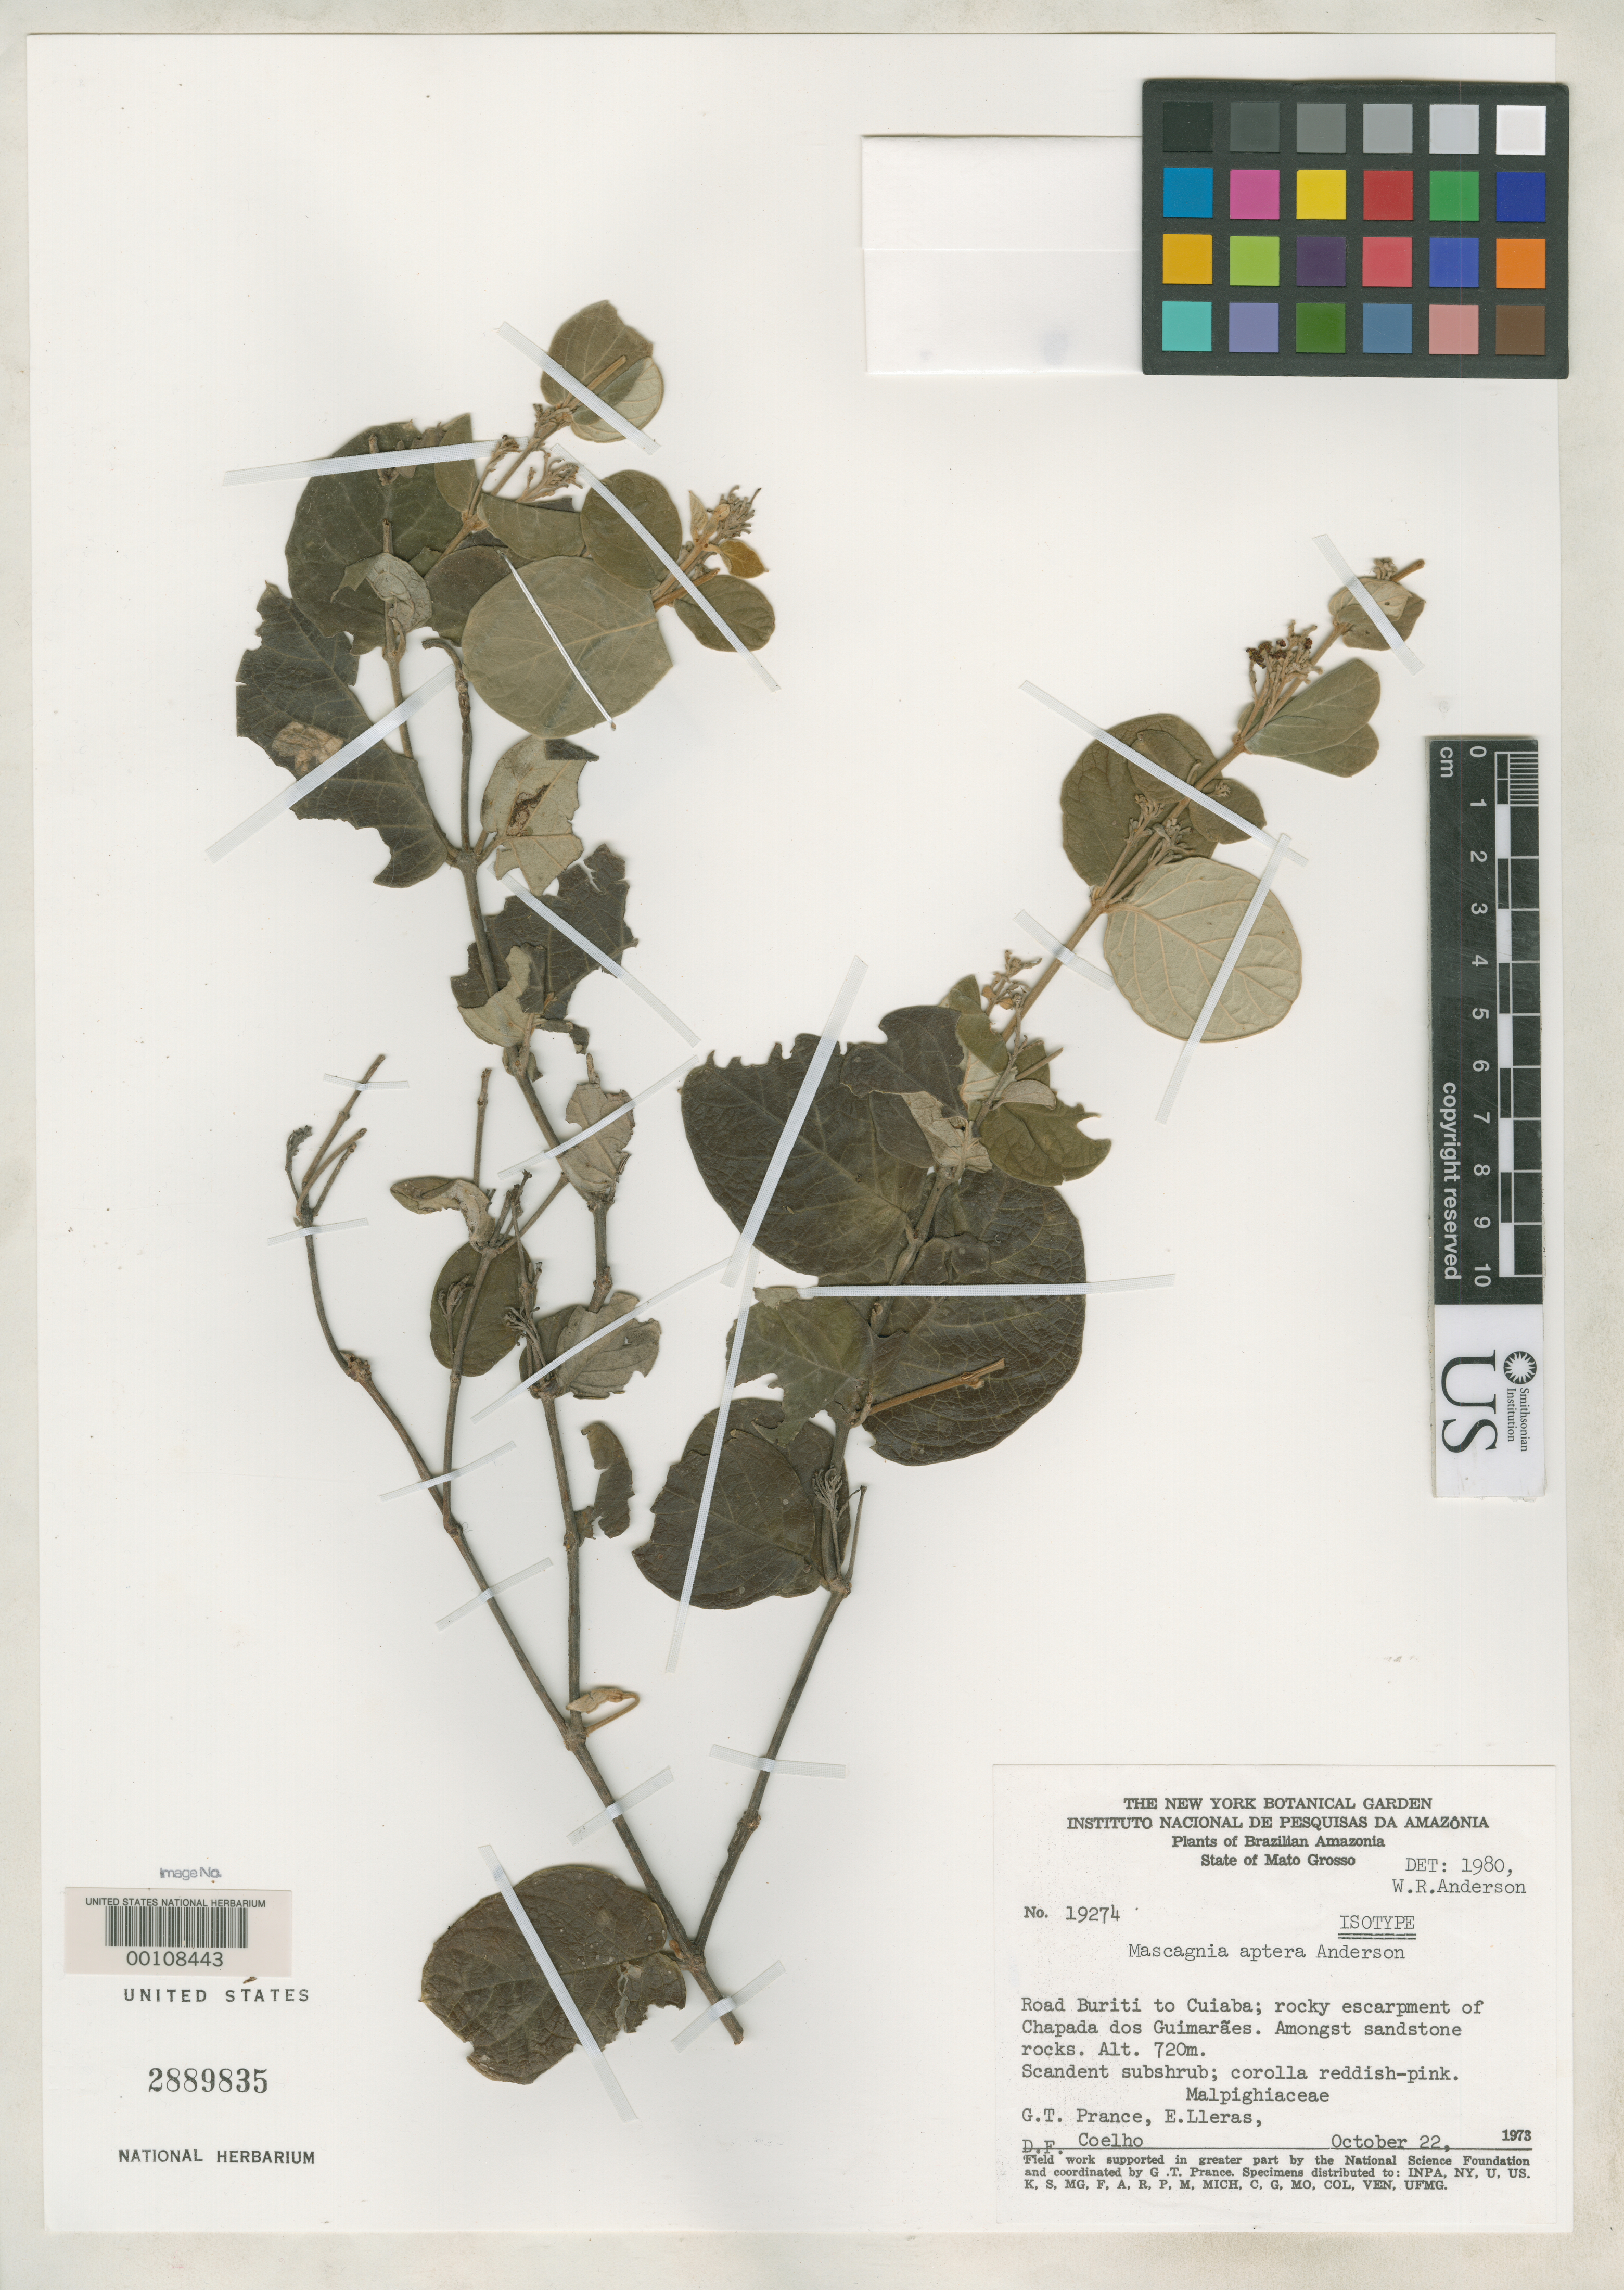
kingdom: Plantae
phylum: Tracheophyta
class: Magnoliopsida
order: Malpighiales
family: Malpighiaceae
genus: Mascagnia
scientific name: Mascagnia aptera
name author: W.R. Anderson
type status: Isotype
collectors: G. T. Prance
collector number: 19274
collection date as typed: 22 Oct 1973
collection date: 1973-10-22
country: Brazil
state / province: Mato Grosso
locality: Rd. Buriti to Cuiaba.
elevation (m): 720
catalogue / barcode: US 2889835